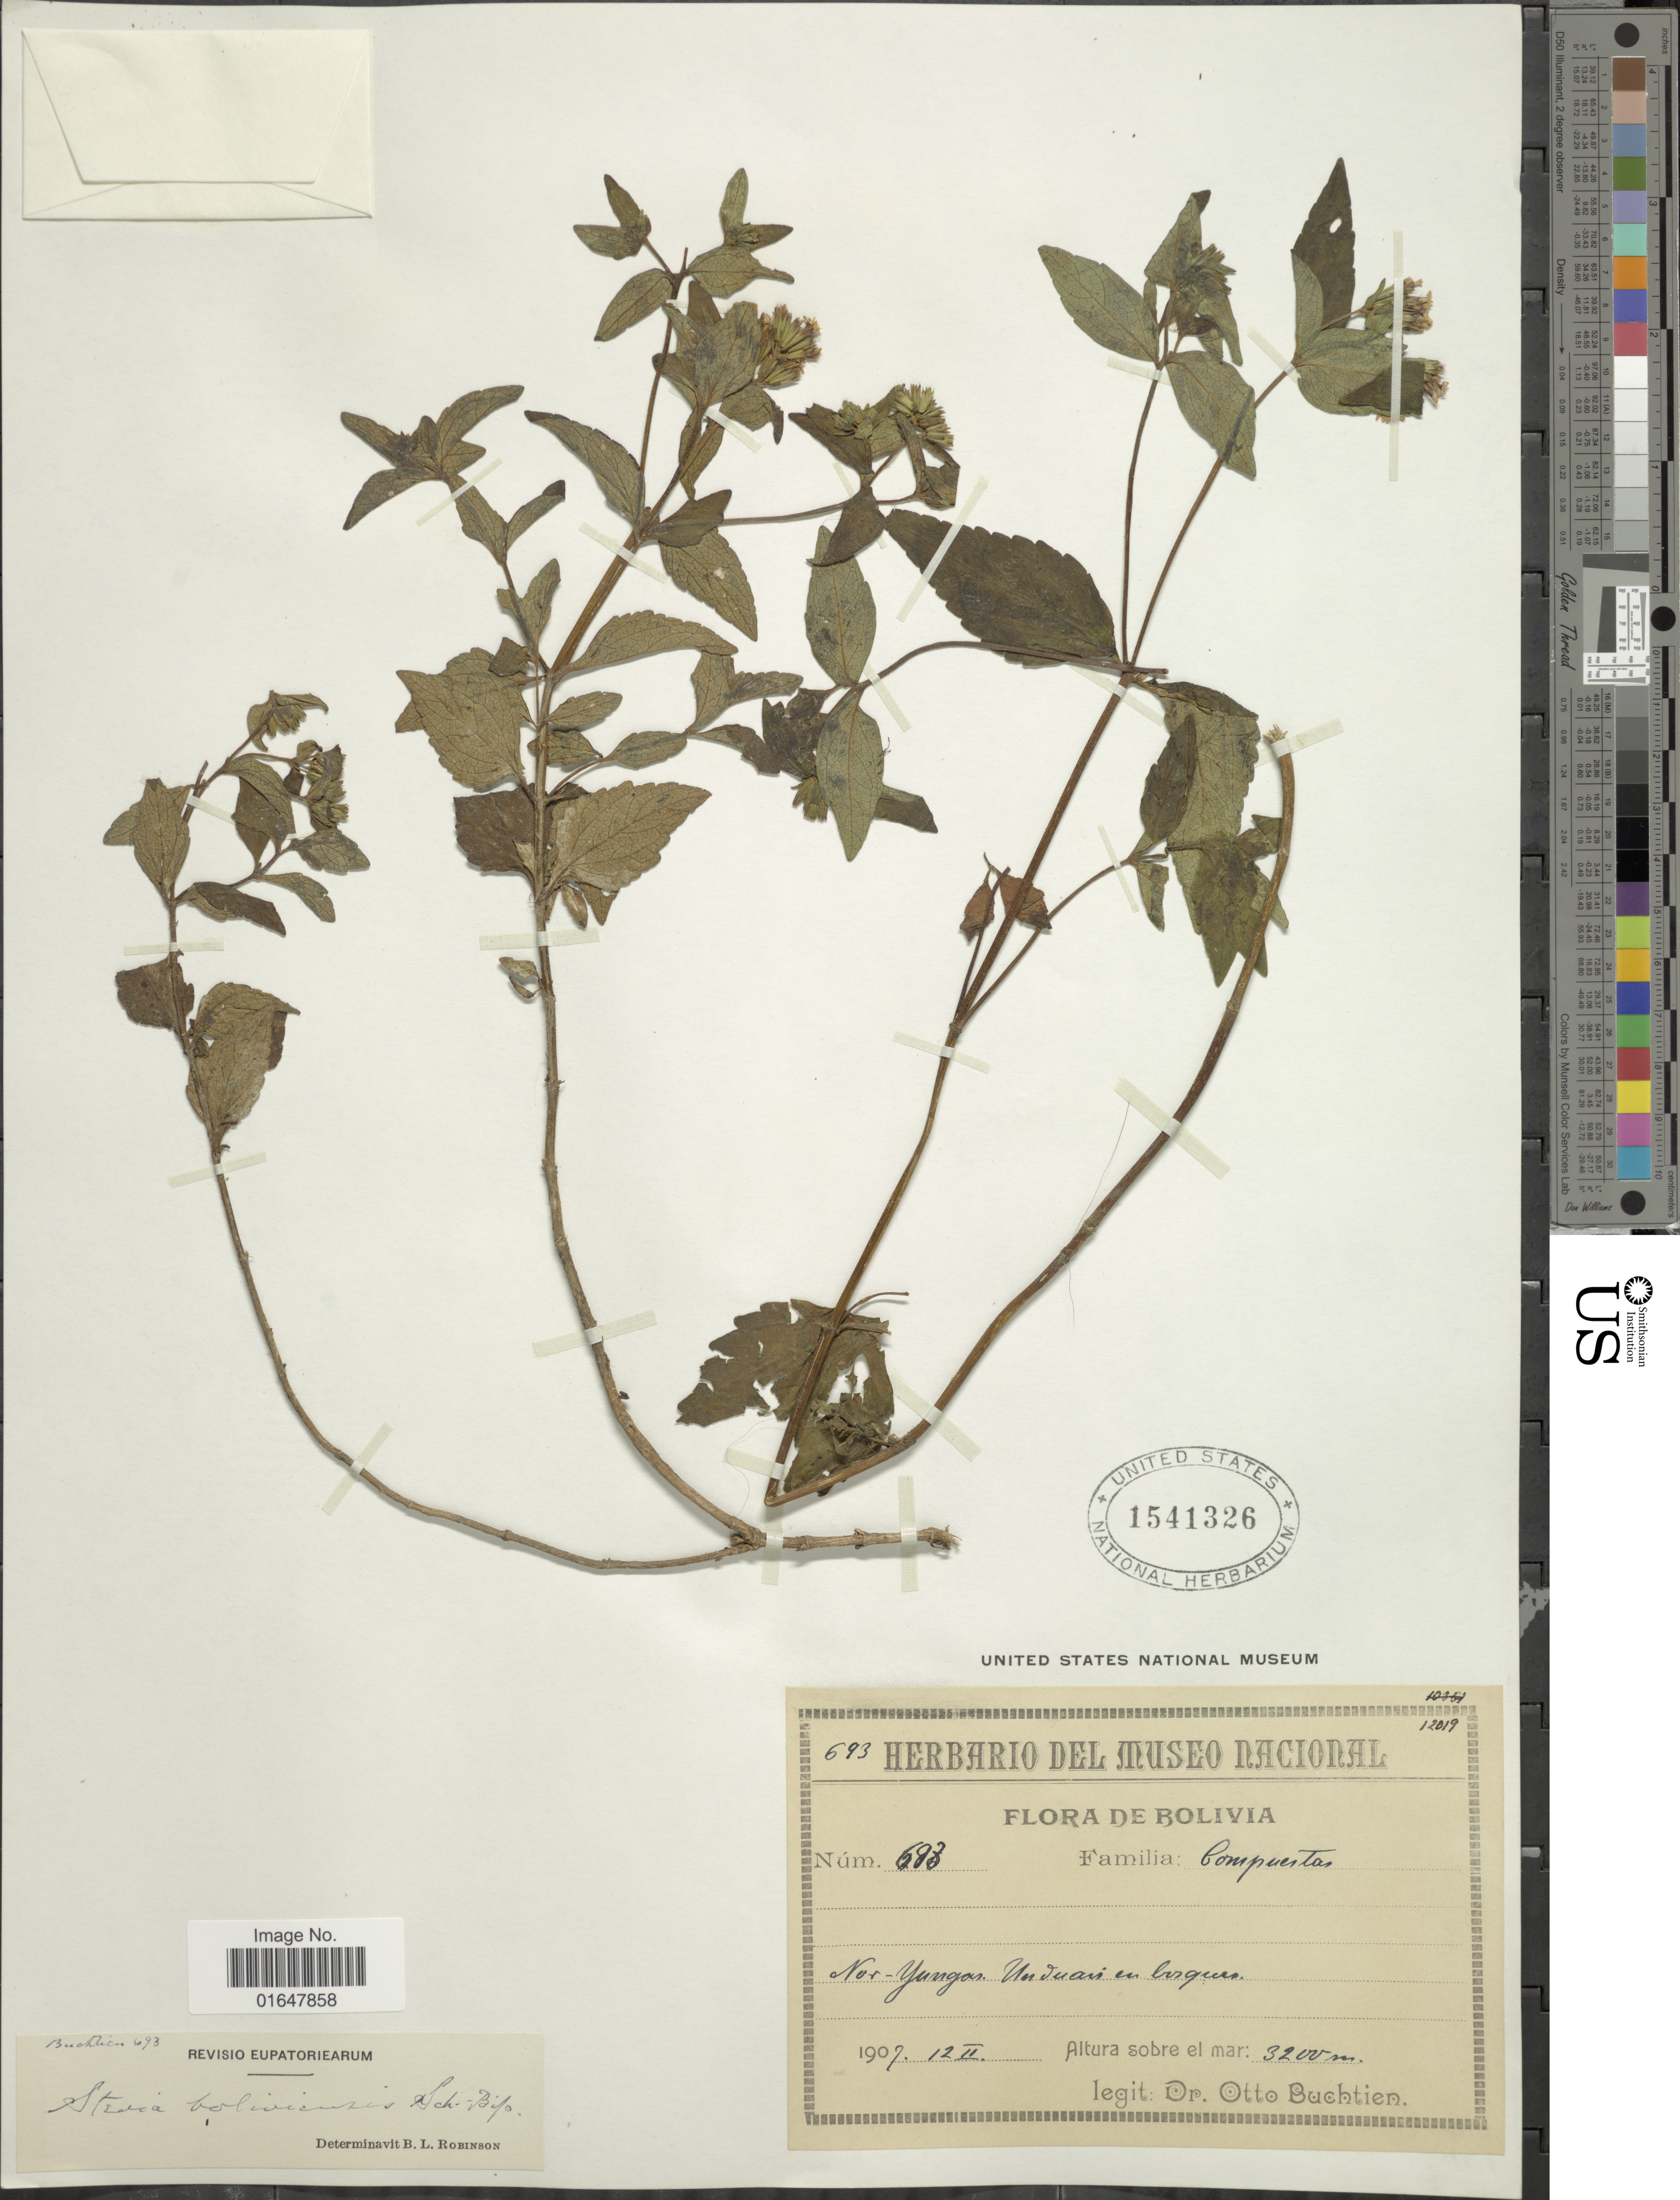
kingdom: Plantae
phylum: Tracheophyta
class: Magnoliopsida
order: Asterales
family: Asteraceae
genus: Stevia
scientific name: Stevia boliviensis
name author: Sch. Bip. ex Rusby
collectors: O. Buchtien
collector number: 683*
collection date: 1907-02-12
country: Bolivia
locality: Nor-Yungas, Unduani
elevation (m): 3200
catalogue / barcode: US 1541326